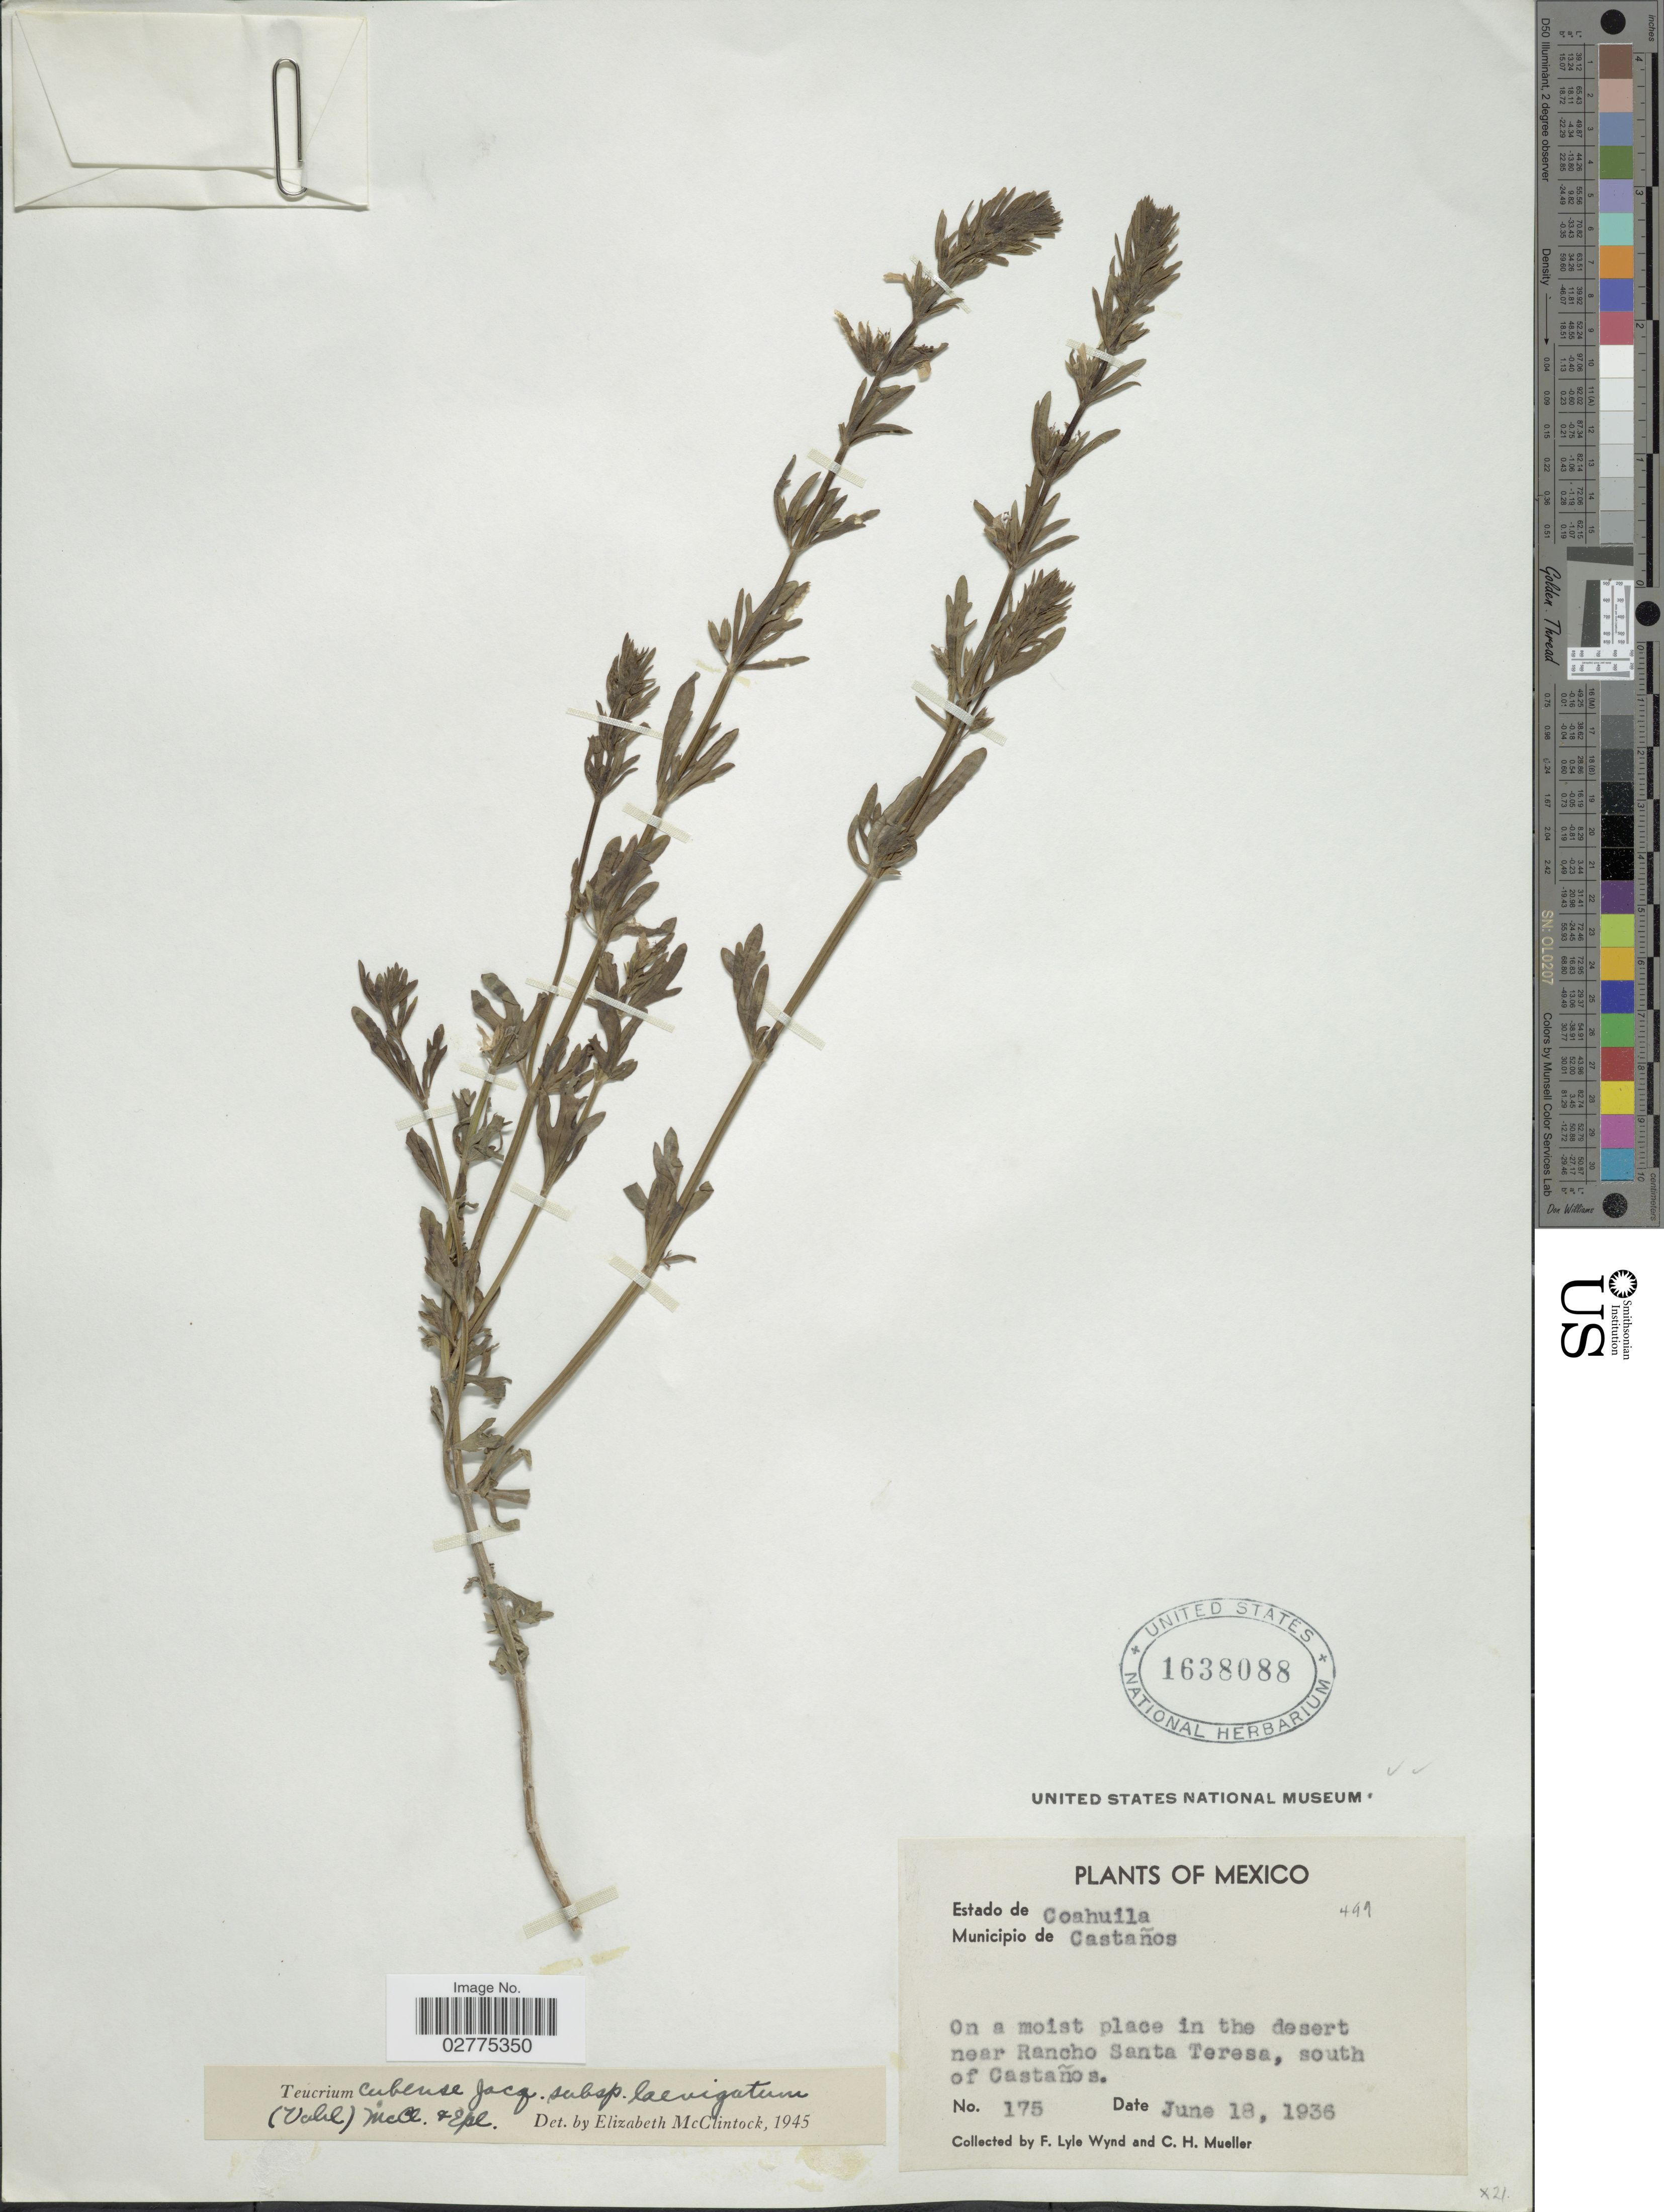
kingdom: Plantae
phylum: Tracheophyta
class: Magnoliopsida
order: Lamiales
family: Lamiaceae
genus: Teucrium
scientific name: Teucrium cubense subsp. laevigatum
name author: Jacq.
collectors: F. L. Wynd & C. H. Mueller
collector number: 175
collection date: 1936-06-18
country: Mexico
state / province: Coahuila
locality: Estado de Coahuila, Municipio de Castaños, On a moist place in the desert near Rancho Santa Teresa, south of Castaños.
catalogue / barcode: US 1638088